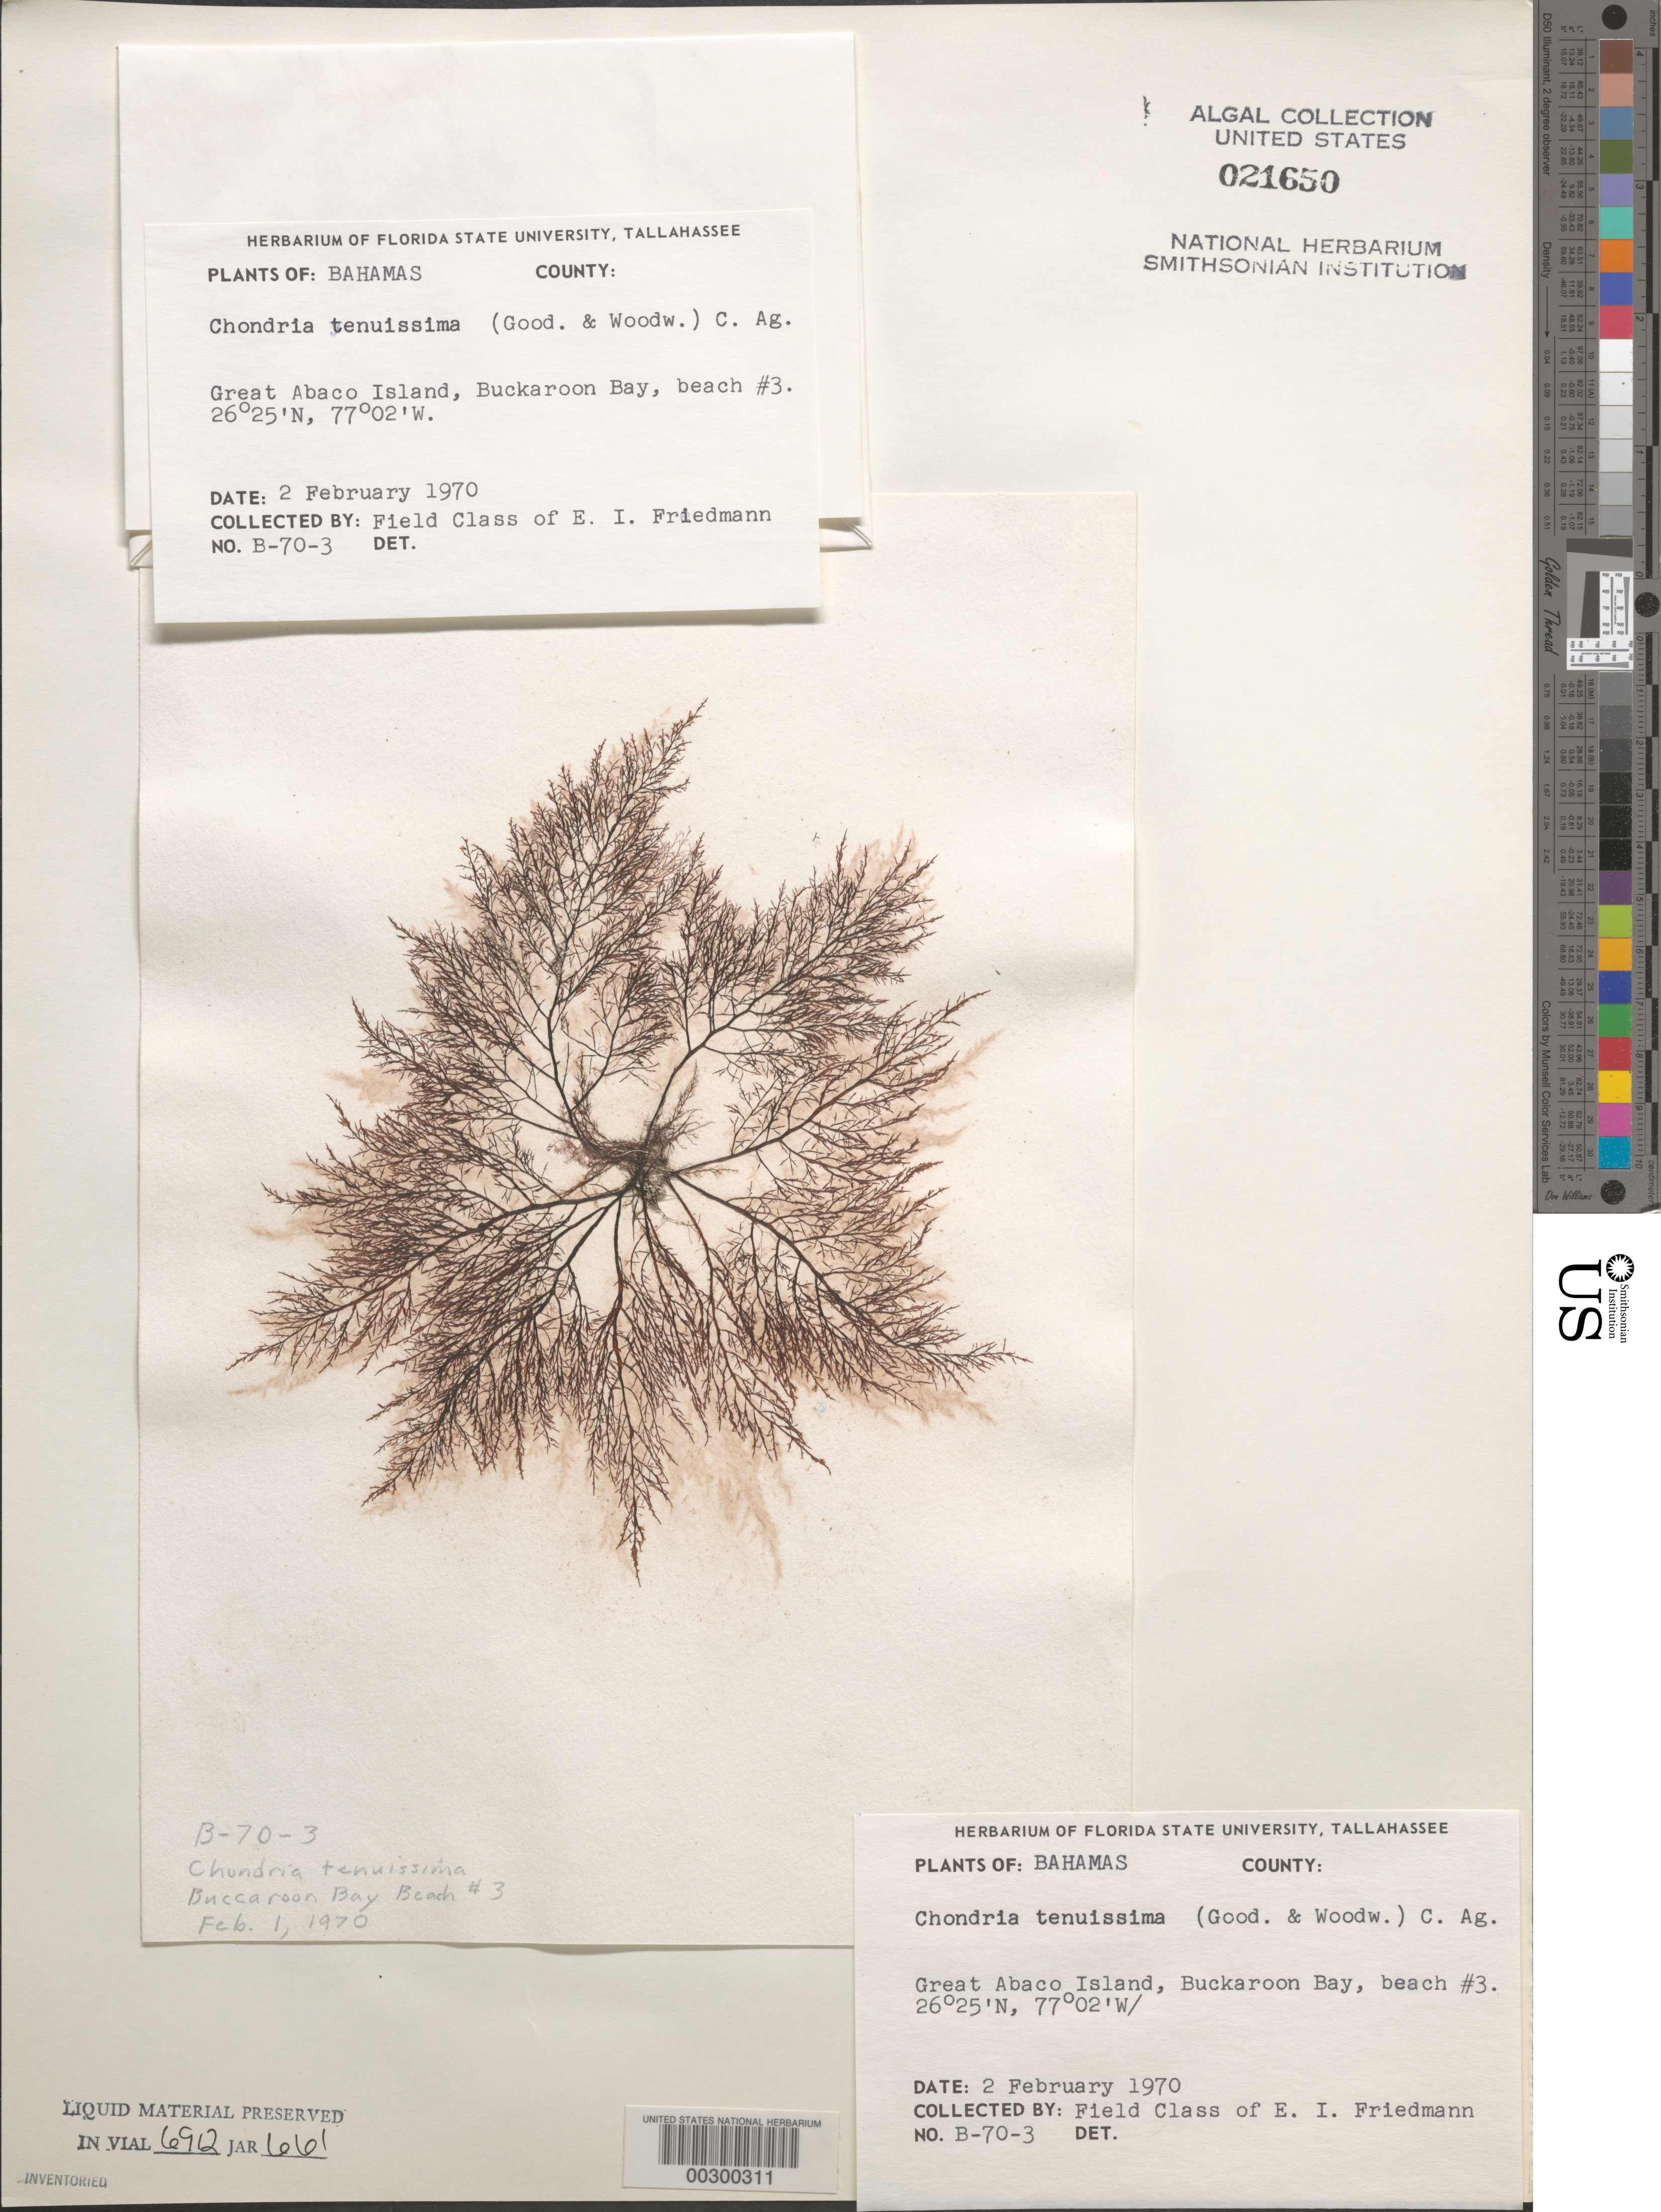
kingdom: Plantae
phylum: Rhodophyta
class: Florideophyceae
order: Ceramiales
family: Rhodomelaceae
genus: Chondria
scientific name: Chondria capillaris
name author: M.J. Wynne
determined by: Algae name updating Project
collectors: E. Friedmann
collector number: B-70-3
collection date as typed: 02 Feb 1970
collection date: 1970-02-02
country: Bahamas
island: Great Abaco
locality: Buckaroon Bay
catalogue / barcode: US 21650